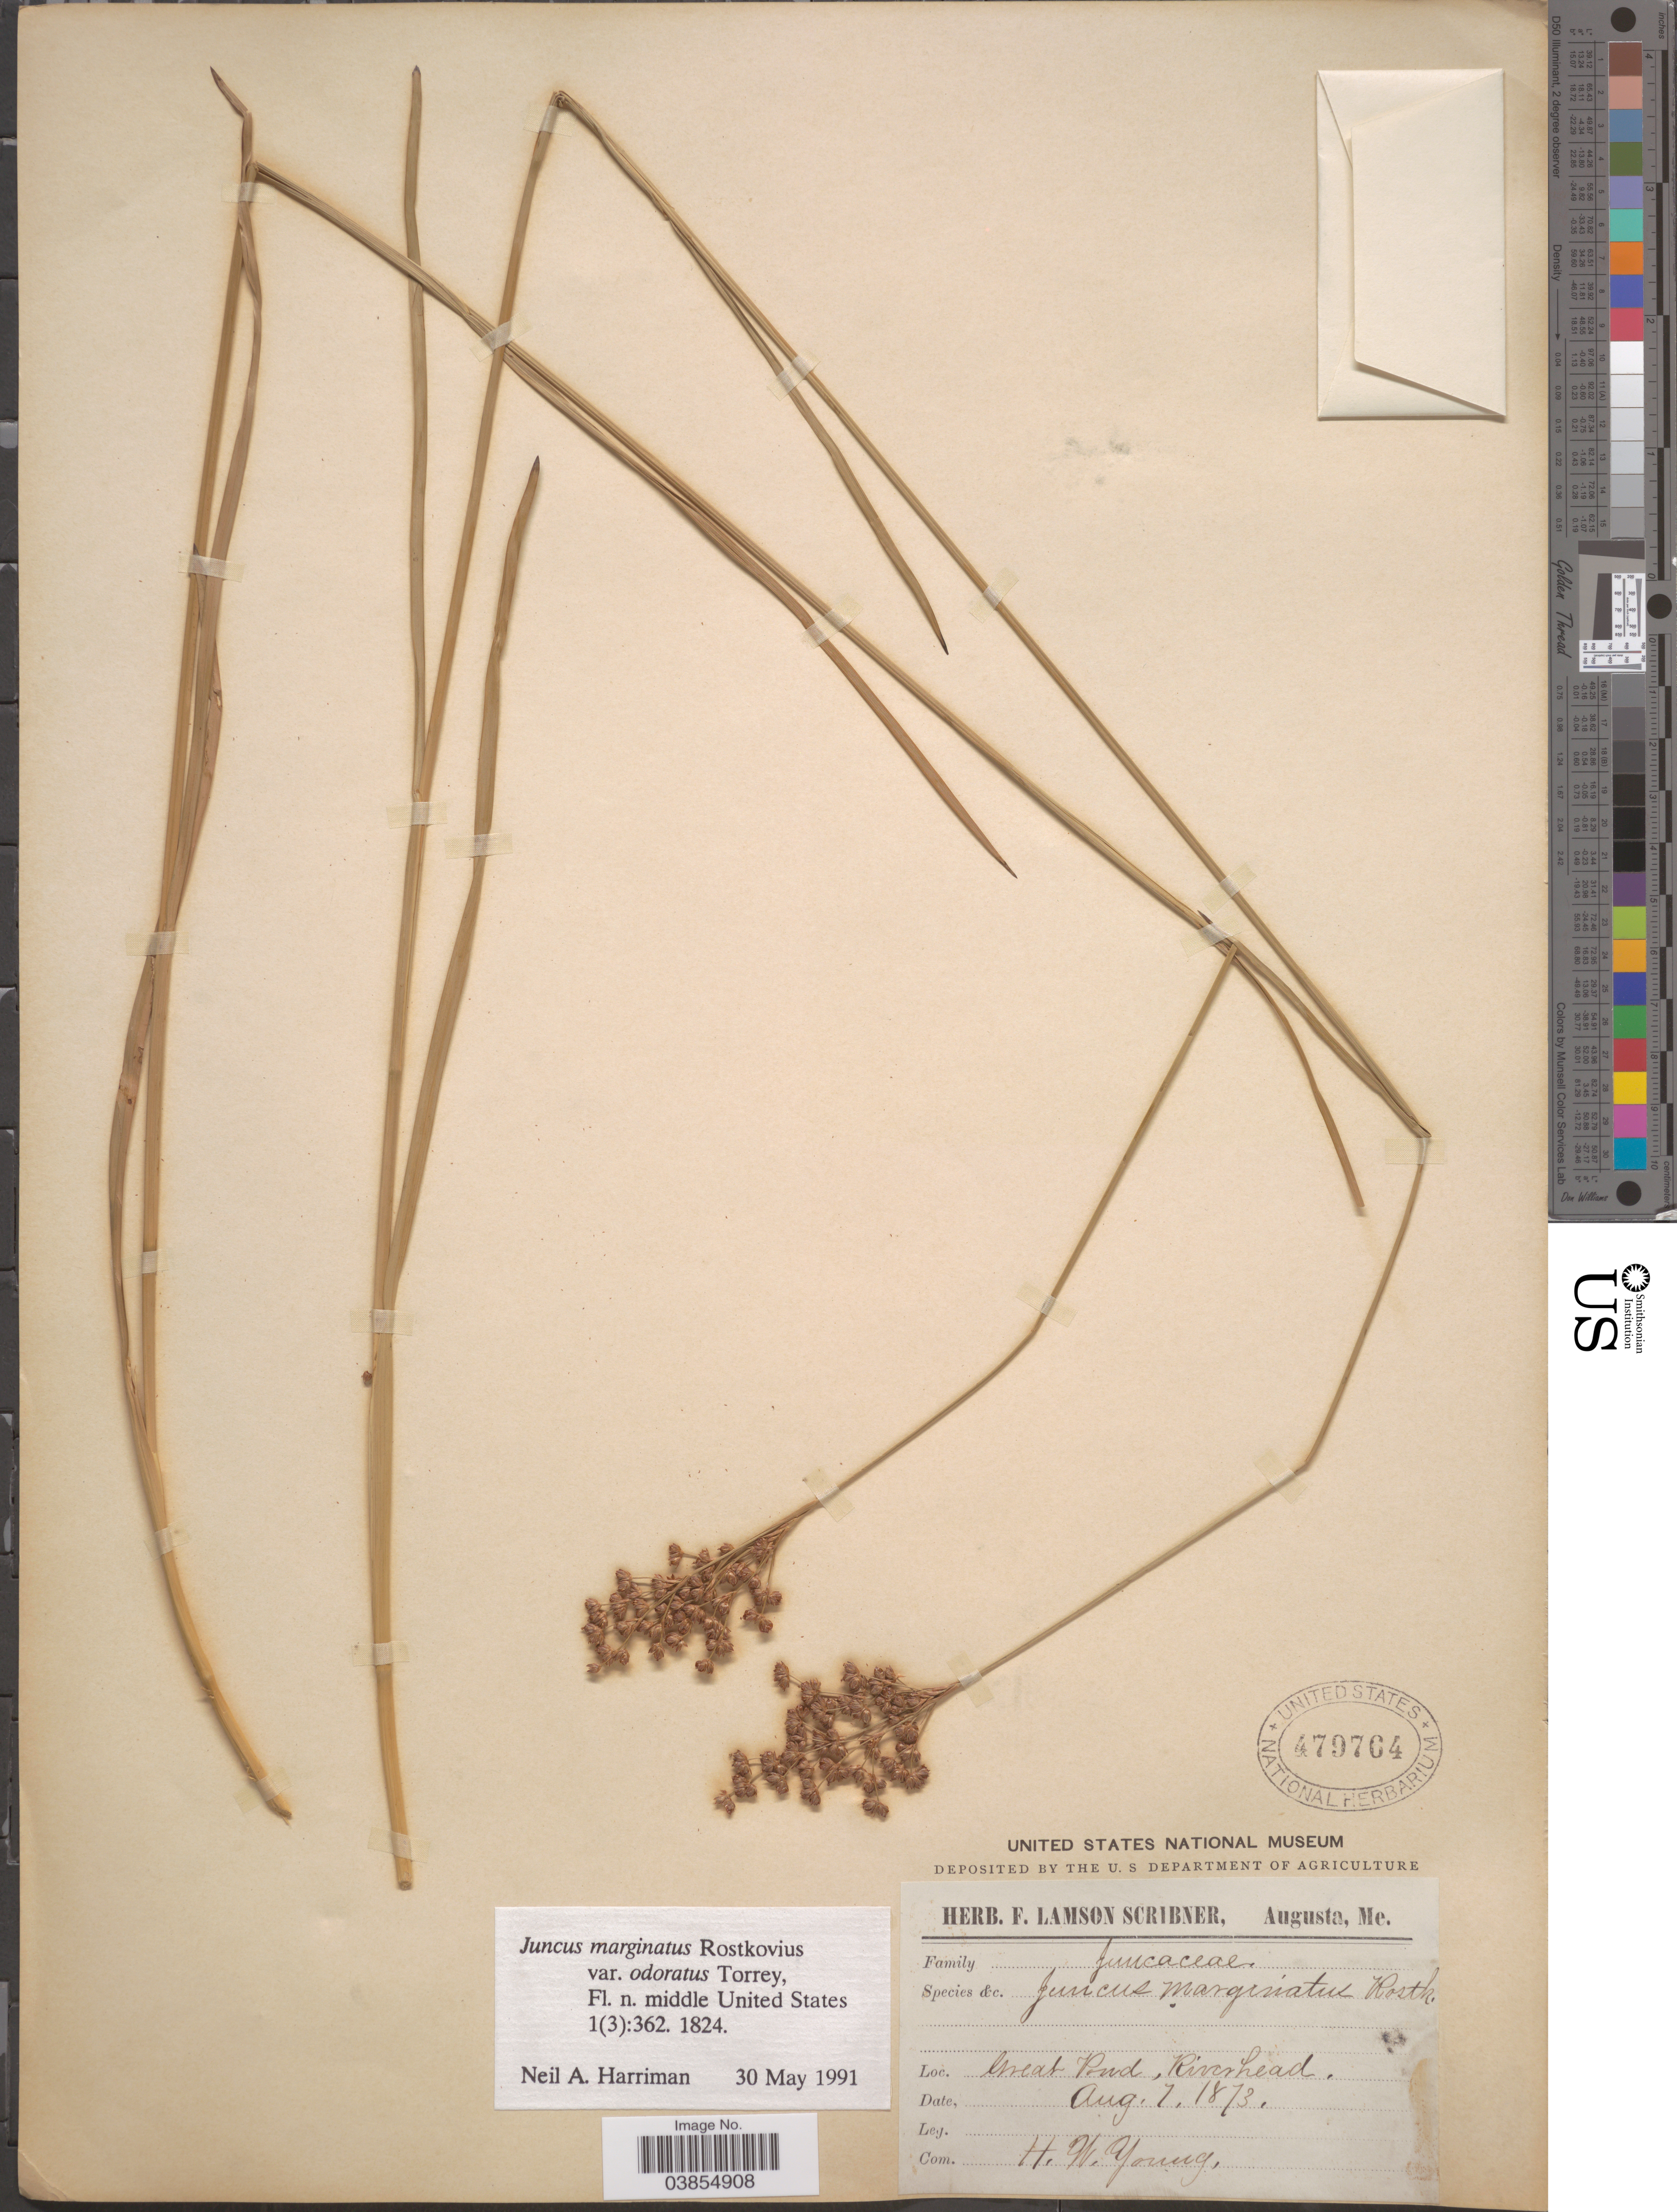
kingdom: Plantae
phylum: Tracheophyta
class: Liliopsida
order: Poales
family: Juncaceae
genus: Juncus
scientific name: Juncus marginatus var. odoratus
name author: Torr.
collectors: H. W. Young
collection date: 1873-08-07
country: United States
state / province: Maine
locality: Great Pond, Riverhead.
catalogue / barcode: US 479764